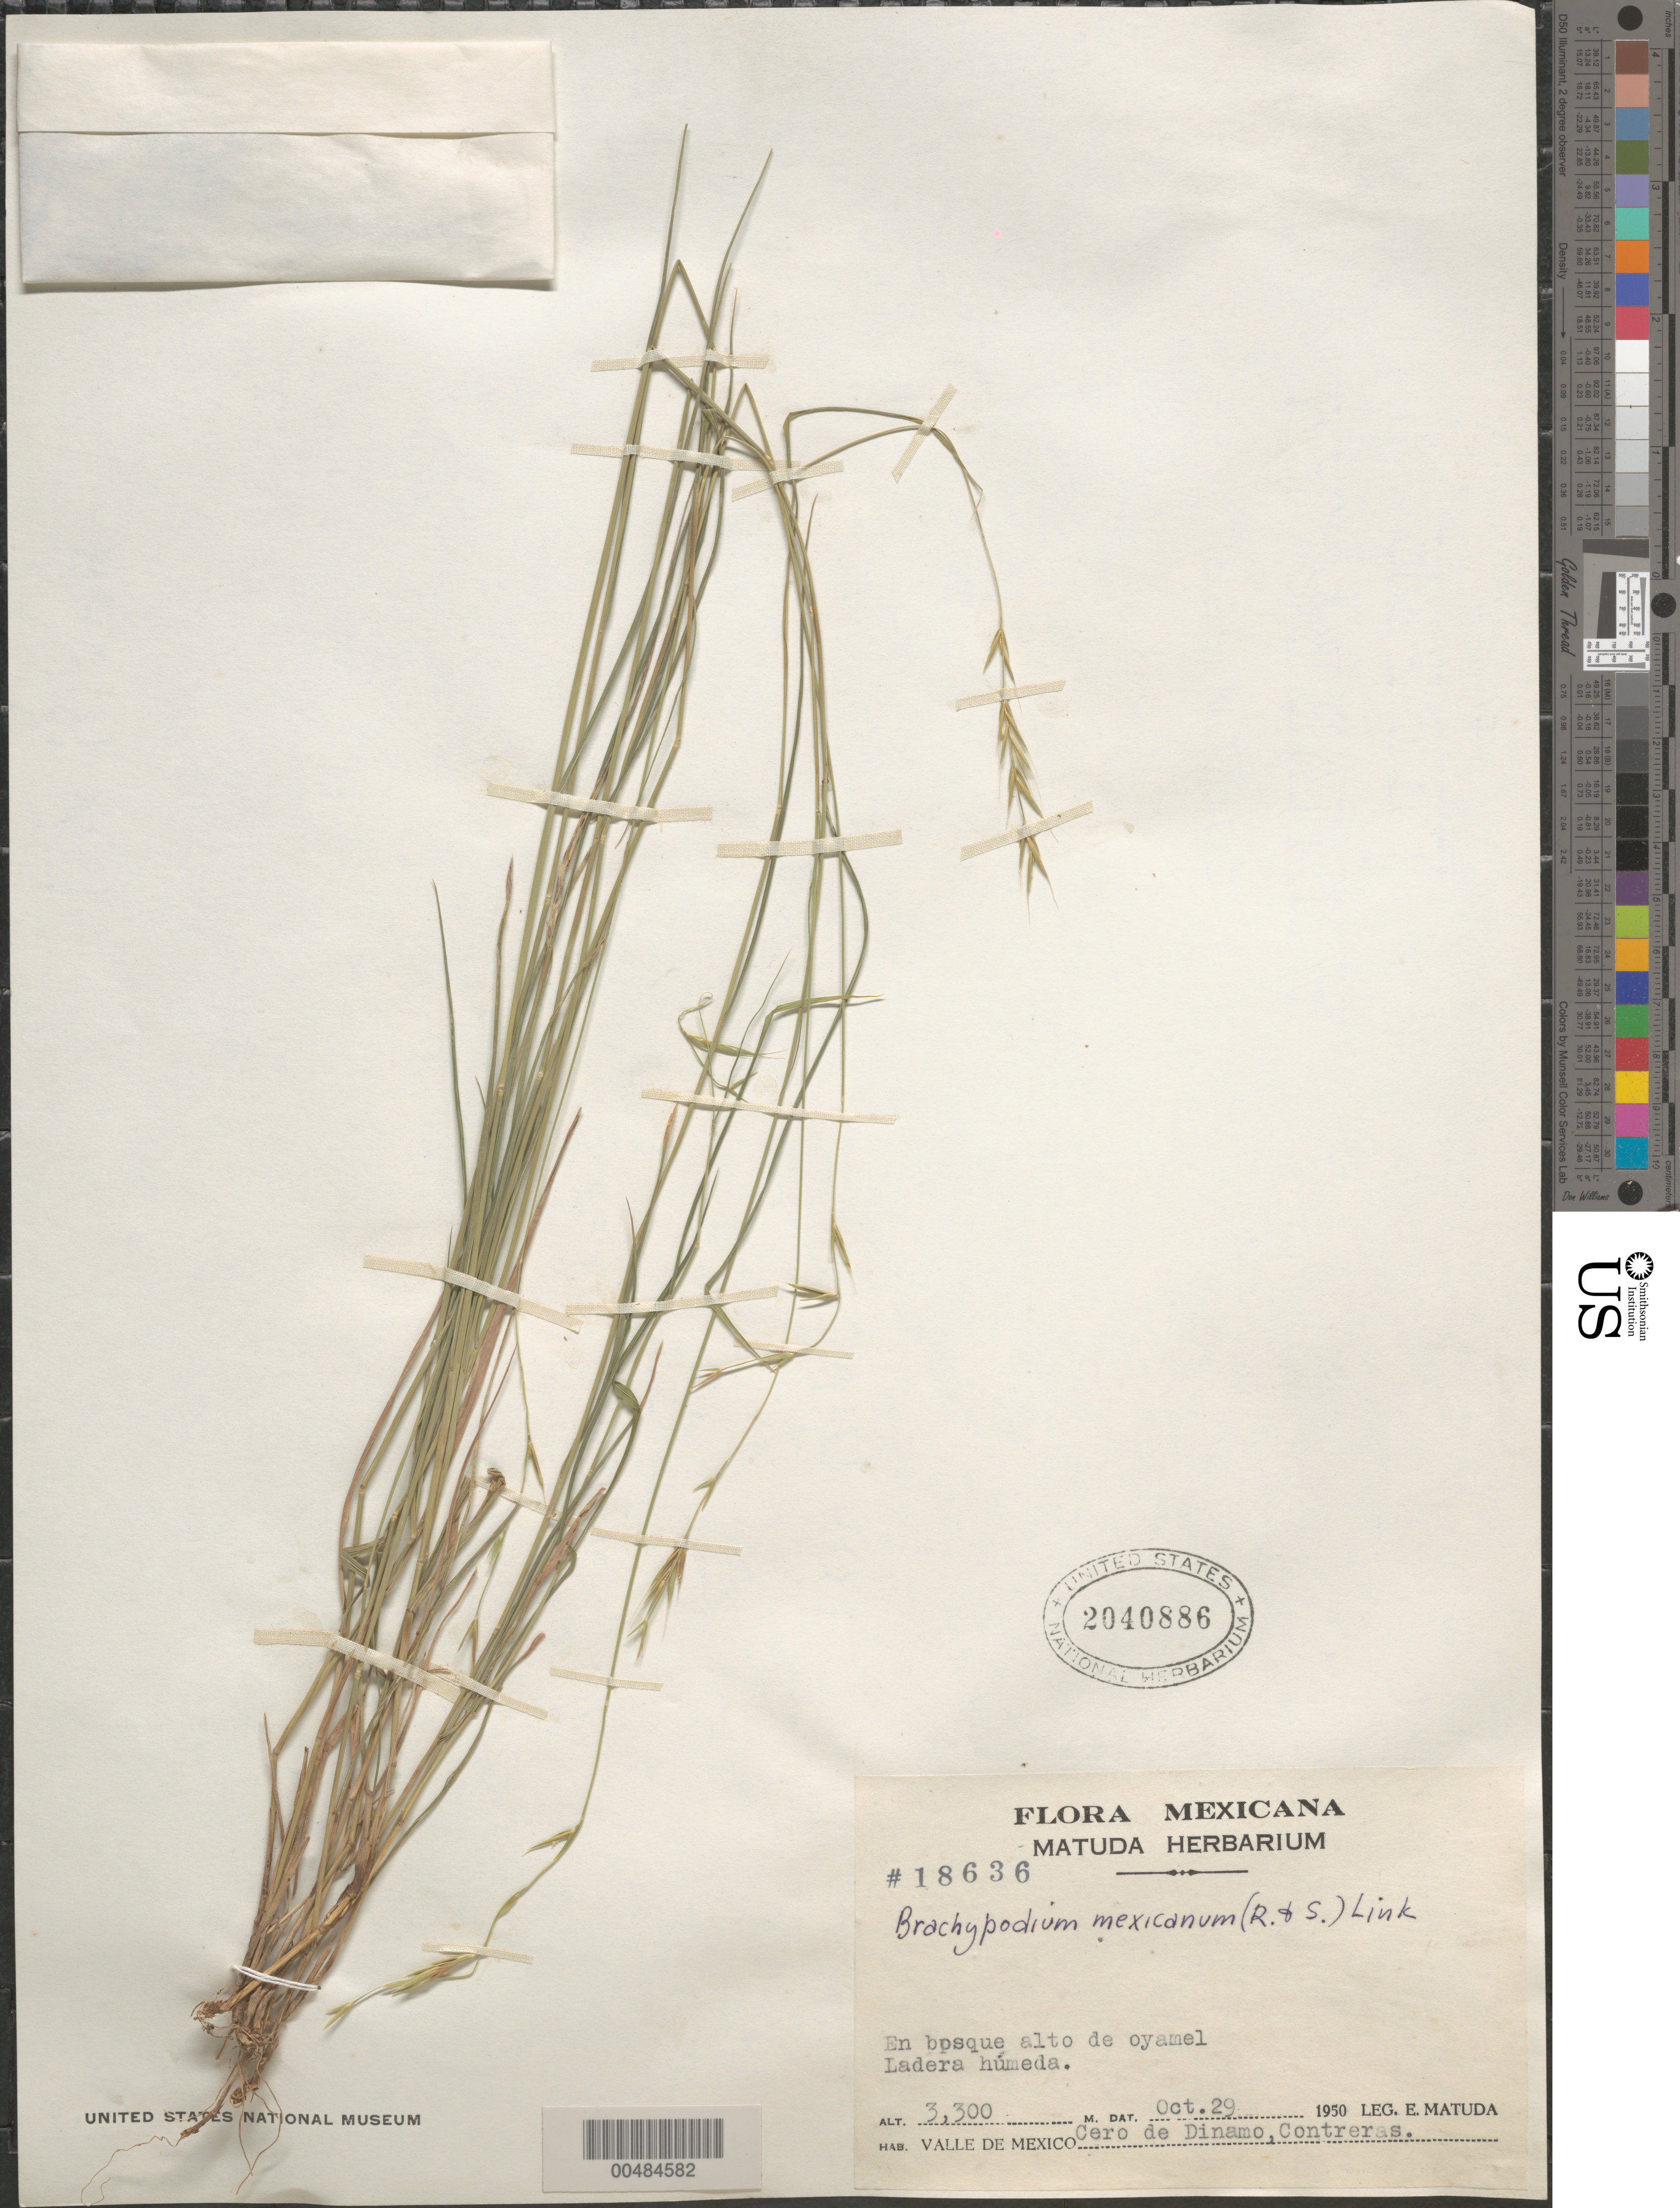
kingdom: Plantae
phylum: Tracheophyta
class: Liliopsida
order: Poales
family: Poaceae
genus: Brachypodium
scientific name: Brachypodium mexicanum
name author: (Roem. & Schult.) Link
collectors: E. Matuda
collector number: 18636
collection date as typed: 29 Oct 1950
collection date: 1950-10-29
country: Mexico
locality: Valle de Mexico, Cero de Dinamo, Contreras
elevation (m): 3300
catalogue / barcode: US 2040886